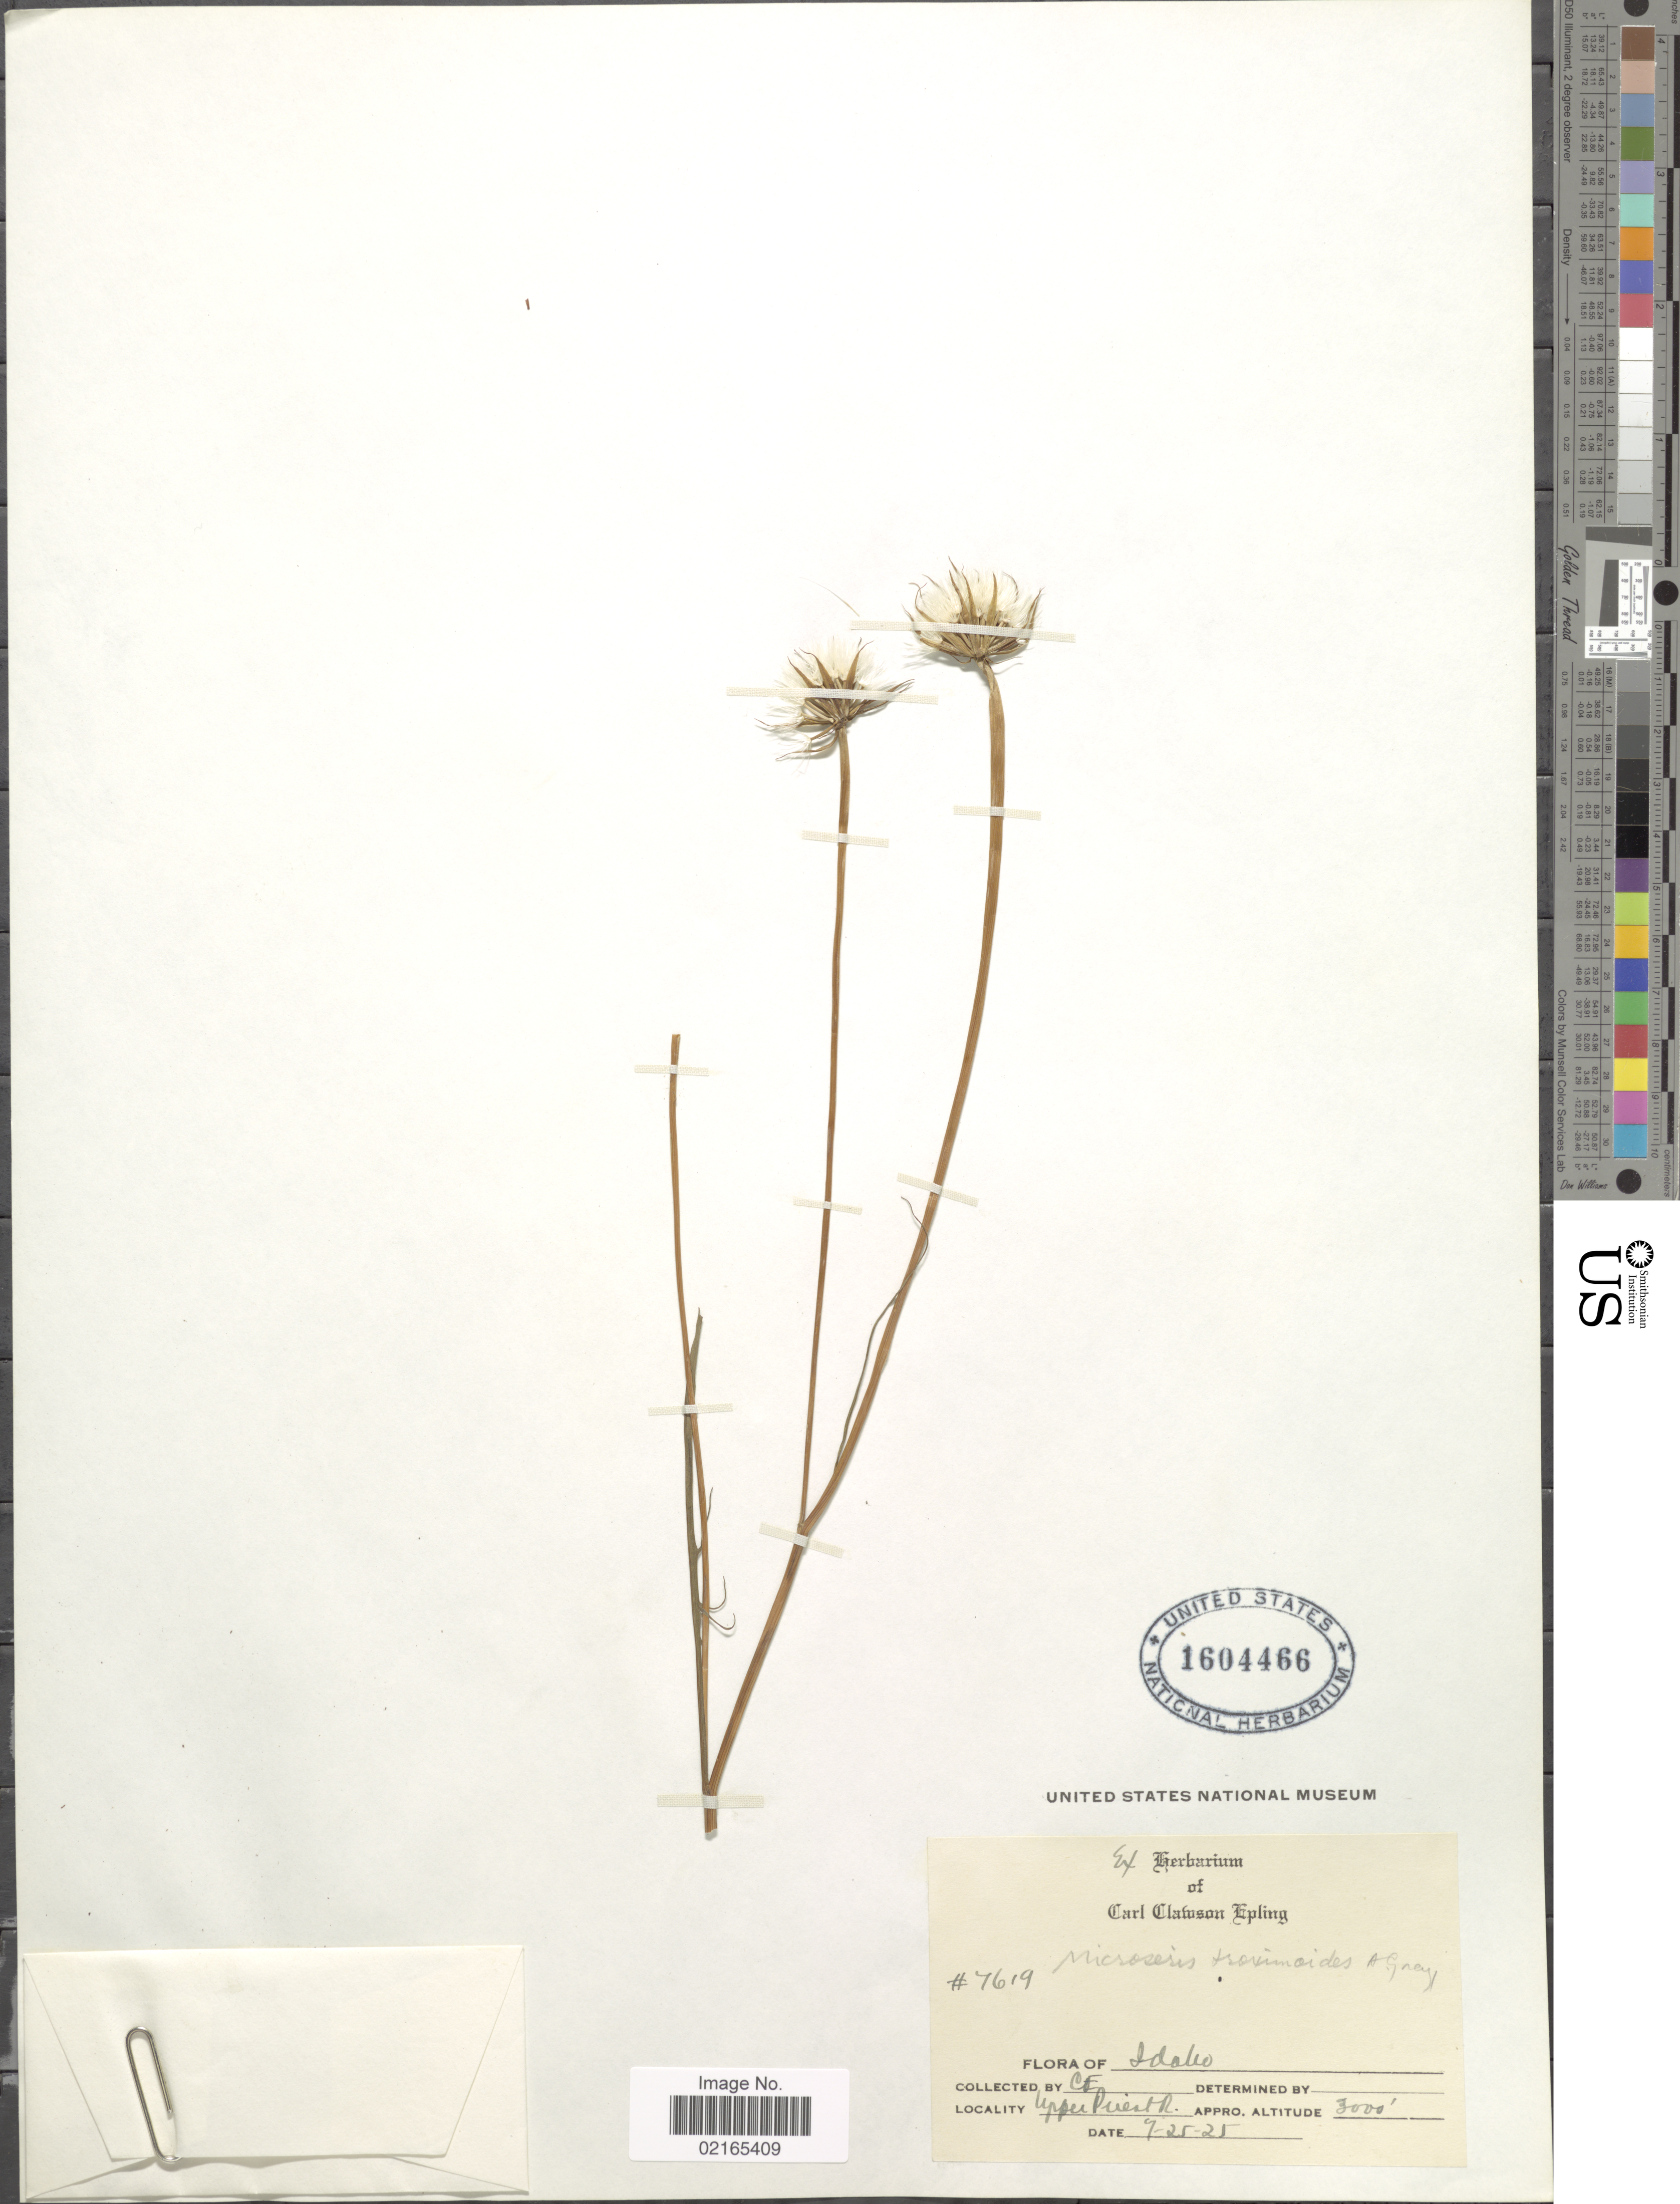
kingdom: Plantae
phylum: Tracheophyta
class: Magnoliopsida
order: Asterales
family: Asteraceae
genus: Nothocalais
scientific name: Nothocalais troximoides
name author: (A. Gray) Greene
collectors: C. C. Epling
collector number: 7619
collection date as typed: Transcribed d/m/y: 25/7/25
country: United States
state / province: Idaho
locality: Upper Priest R.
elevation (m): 914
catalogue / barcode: US 1604466